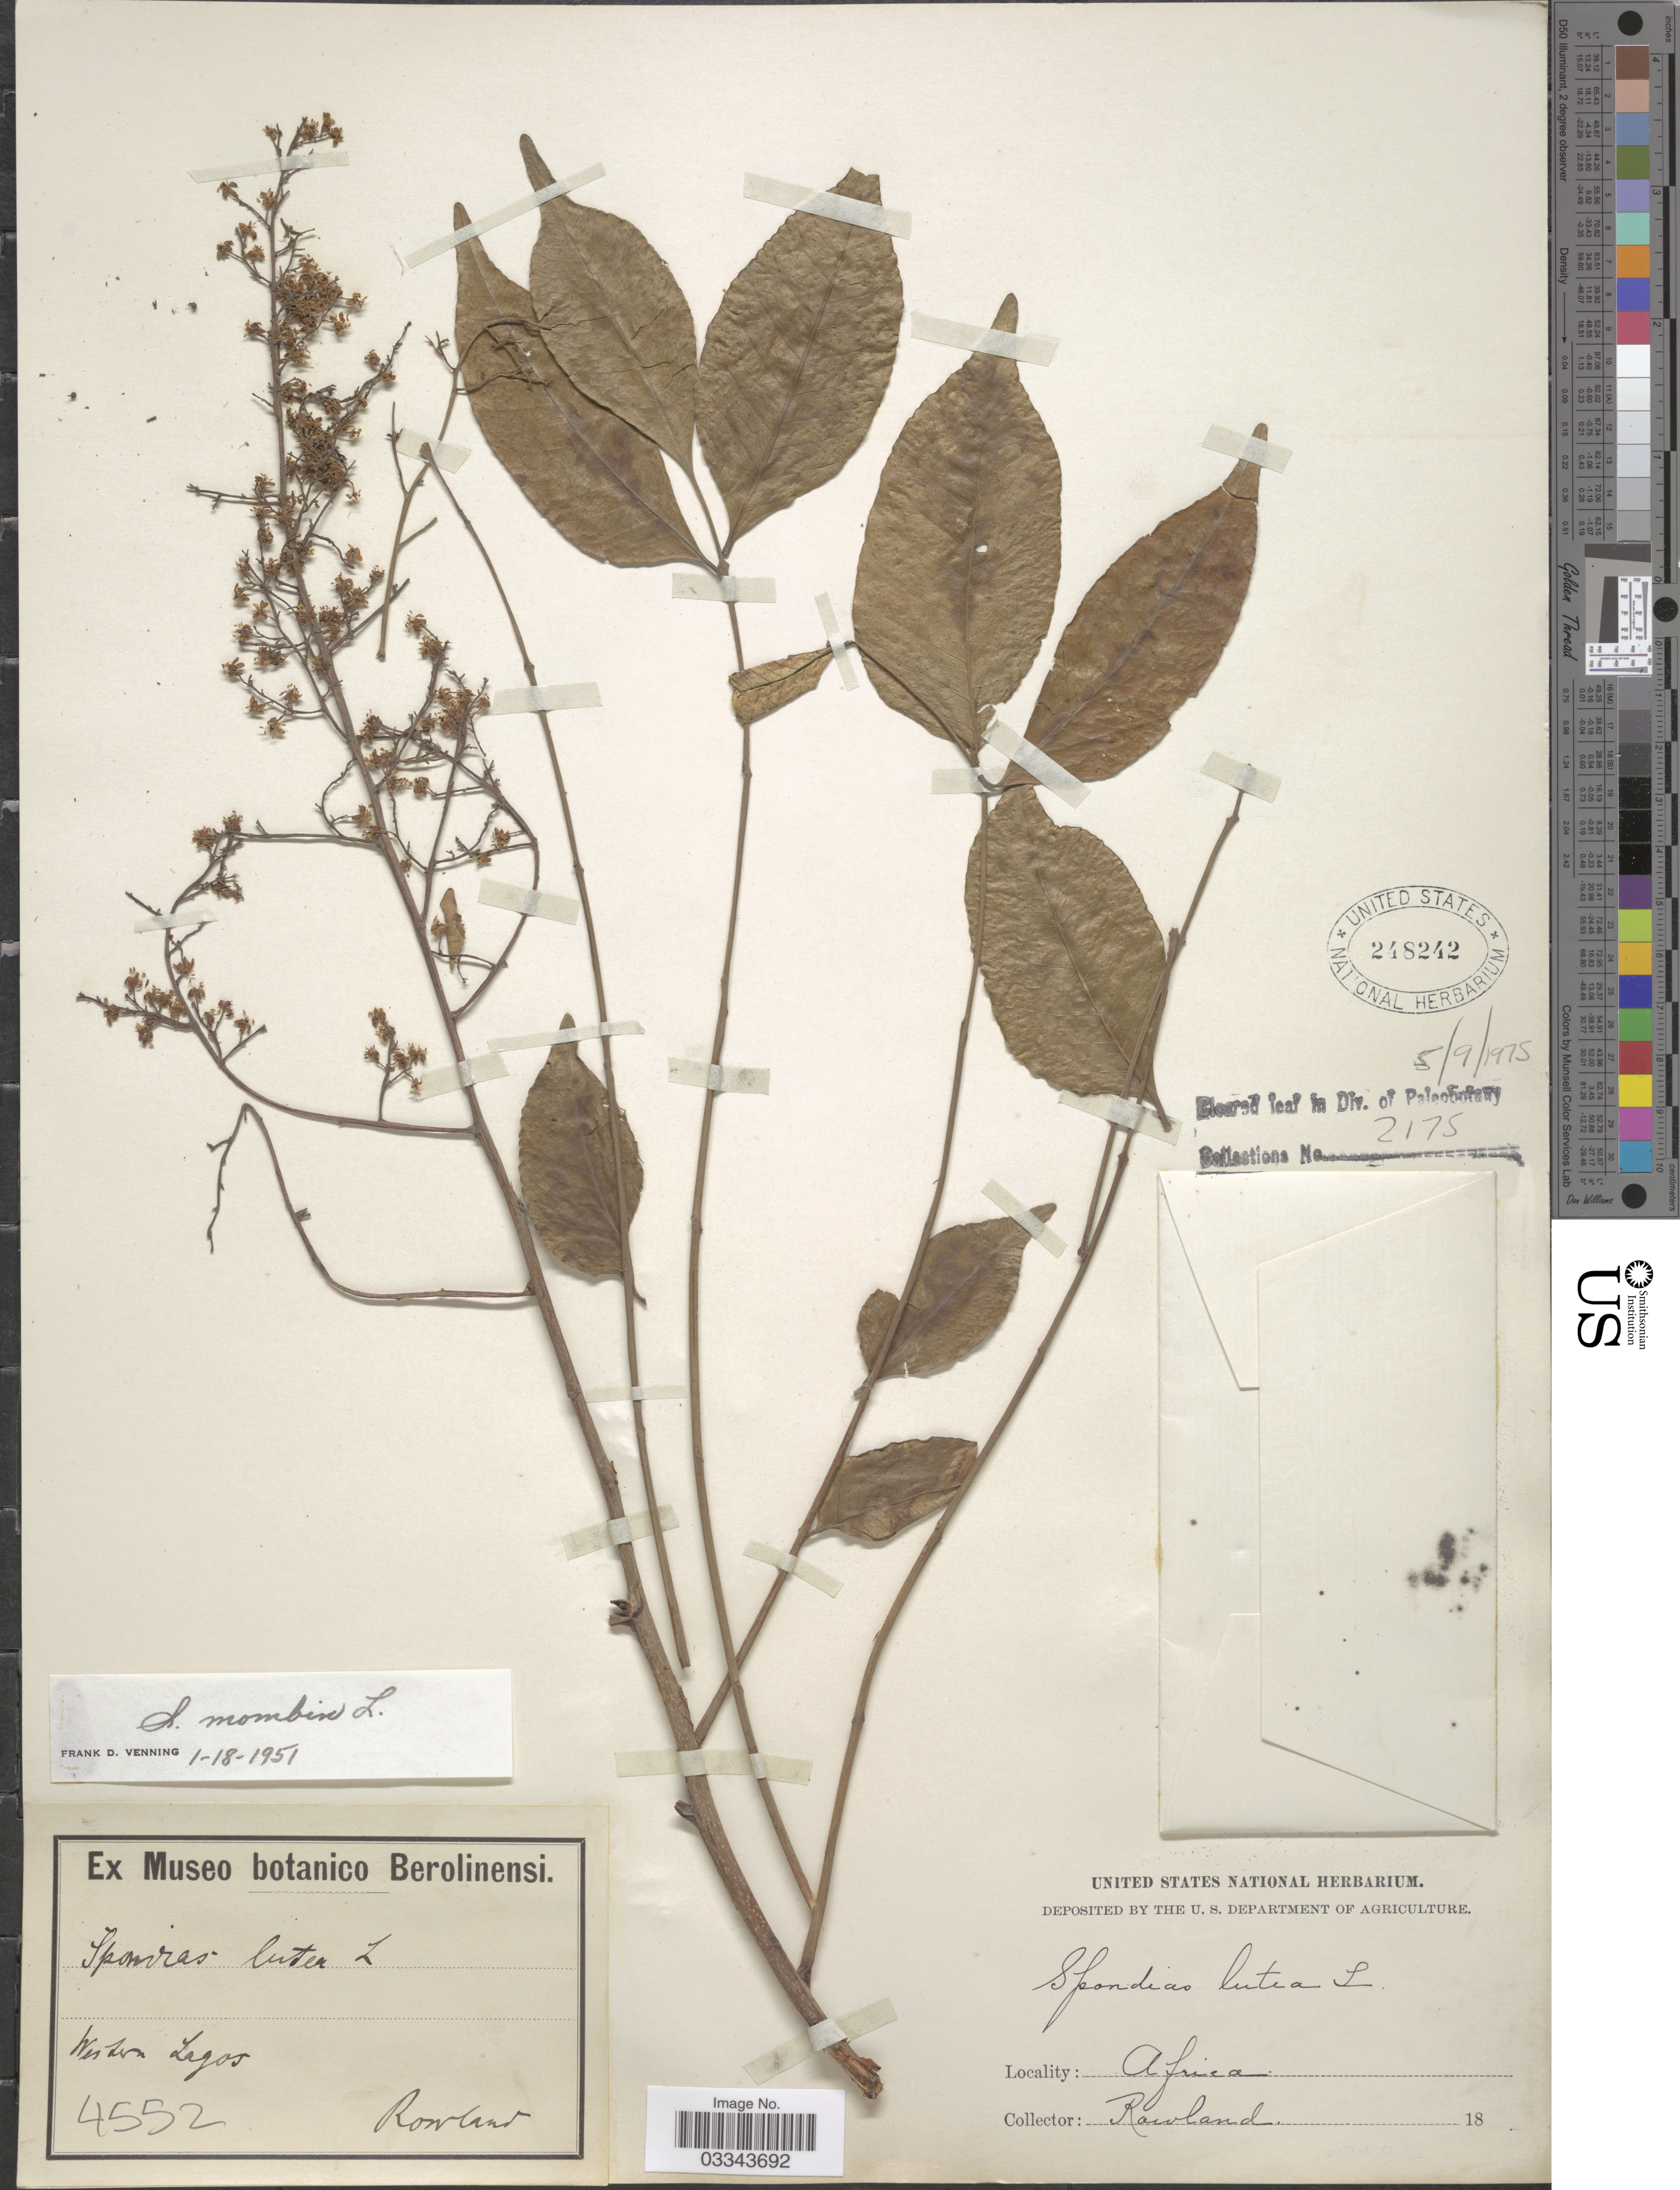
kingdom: Plantae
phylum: Tracheophyta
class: Magnoliopsida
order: Sapindales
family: Anacardiaceae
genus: Spondias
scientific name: Spondias mombin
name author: L.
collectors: Rowland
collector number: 4552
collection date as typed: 18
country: Nigeria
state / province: Lagos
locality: Western Lagos.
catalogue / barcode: US 248242